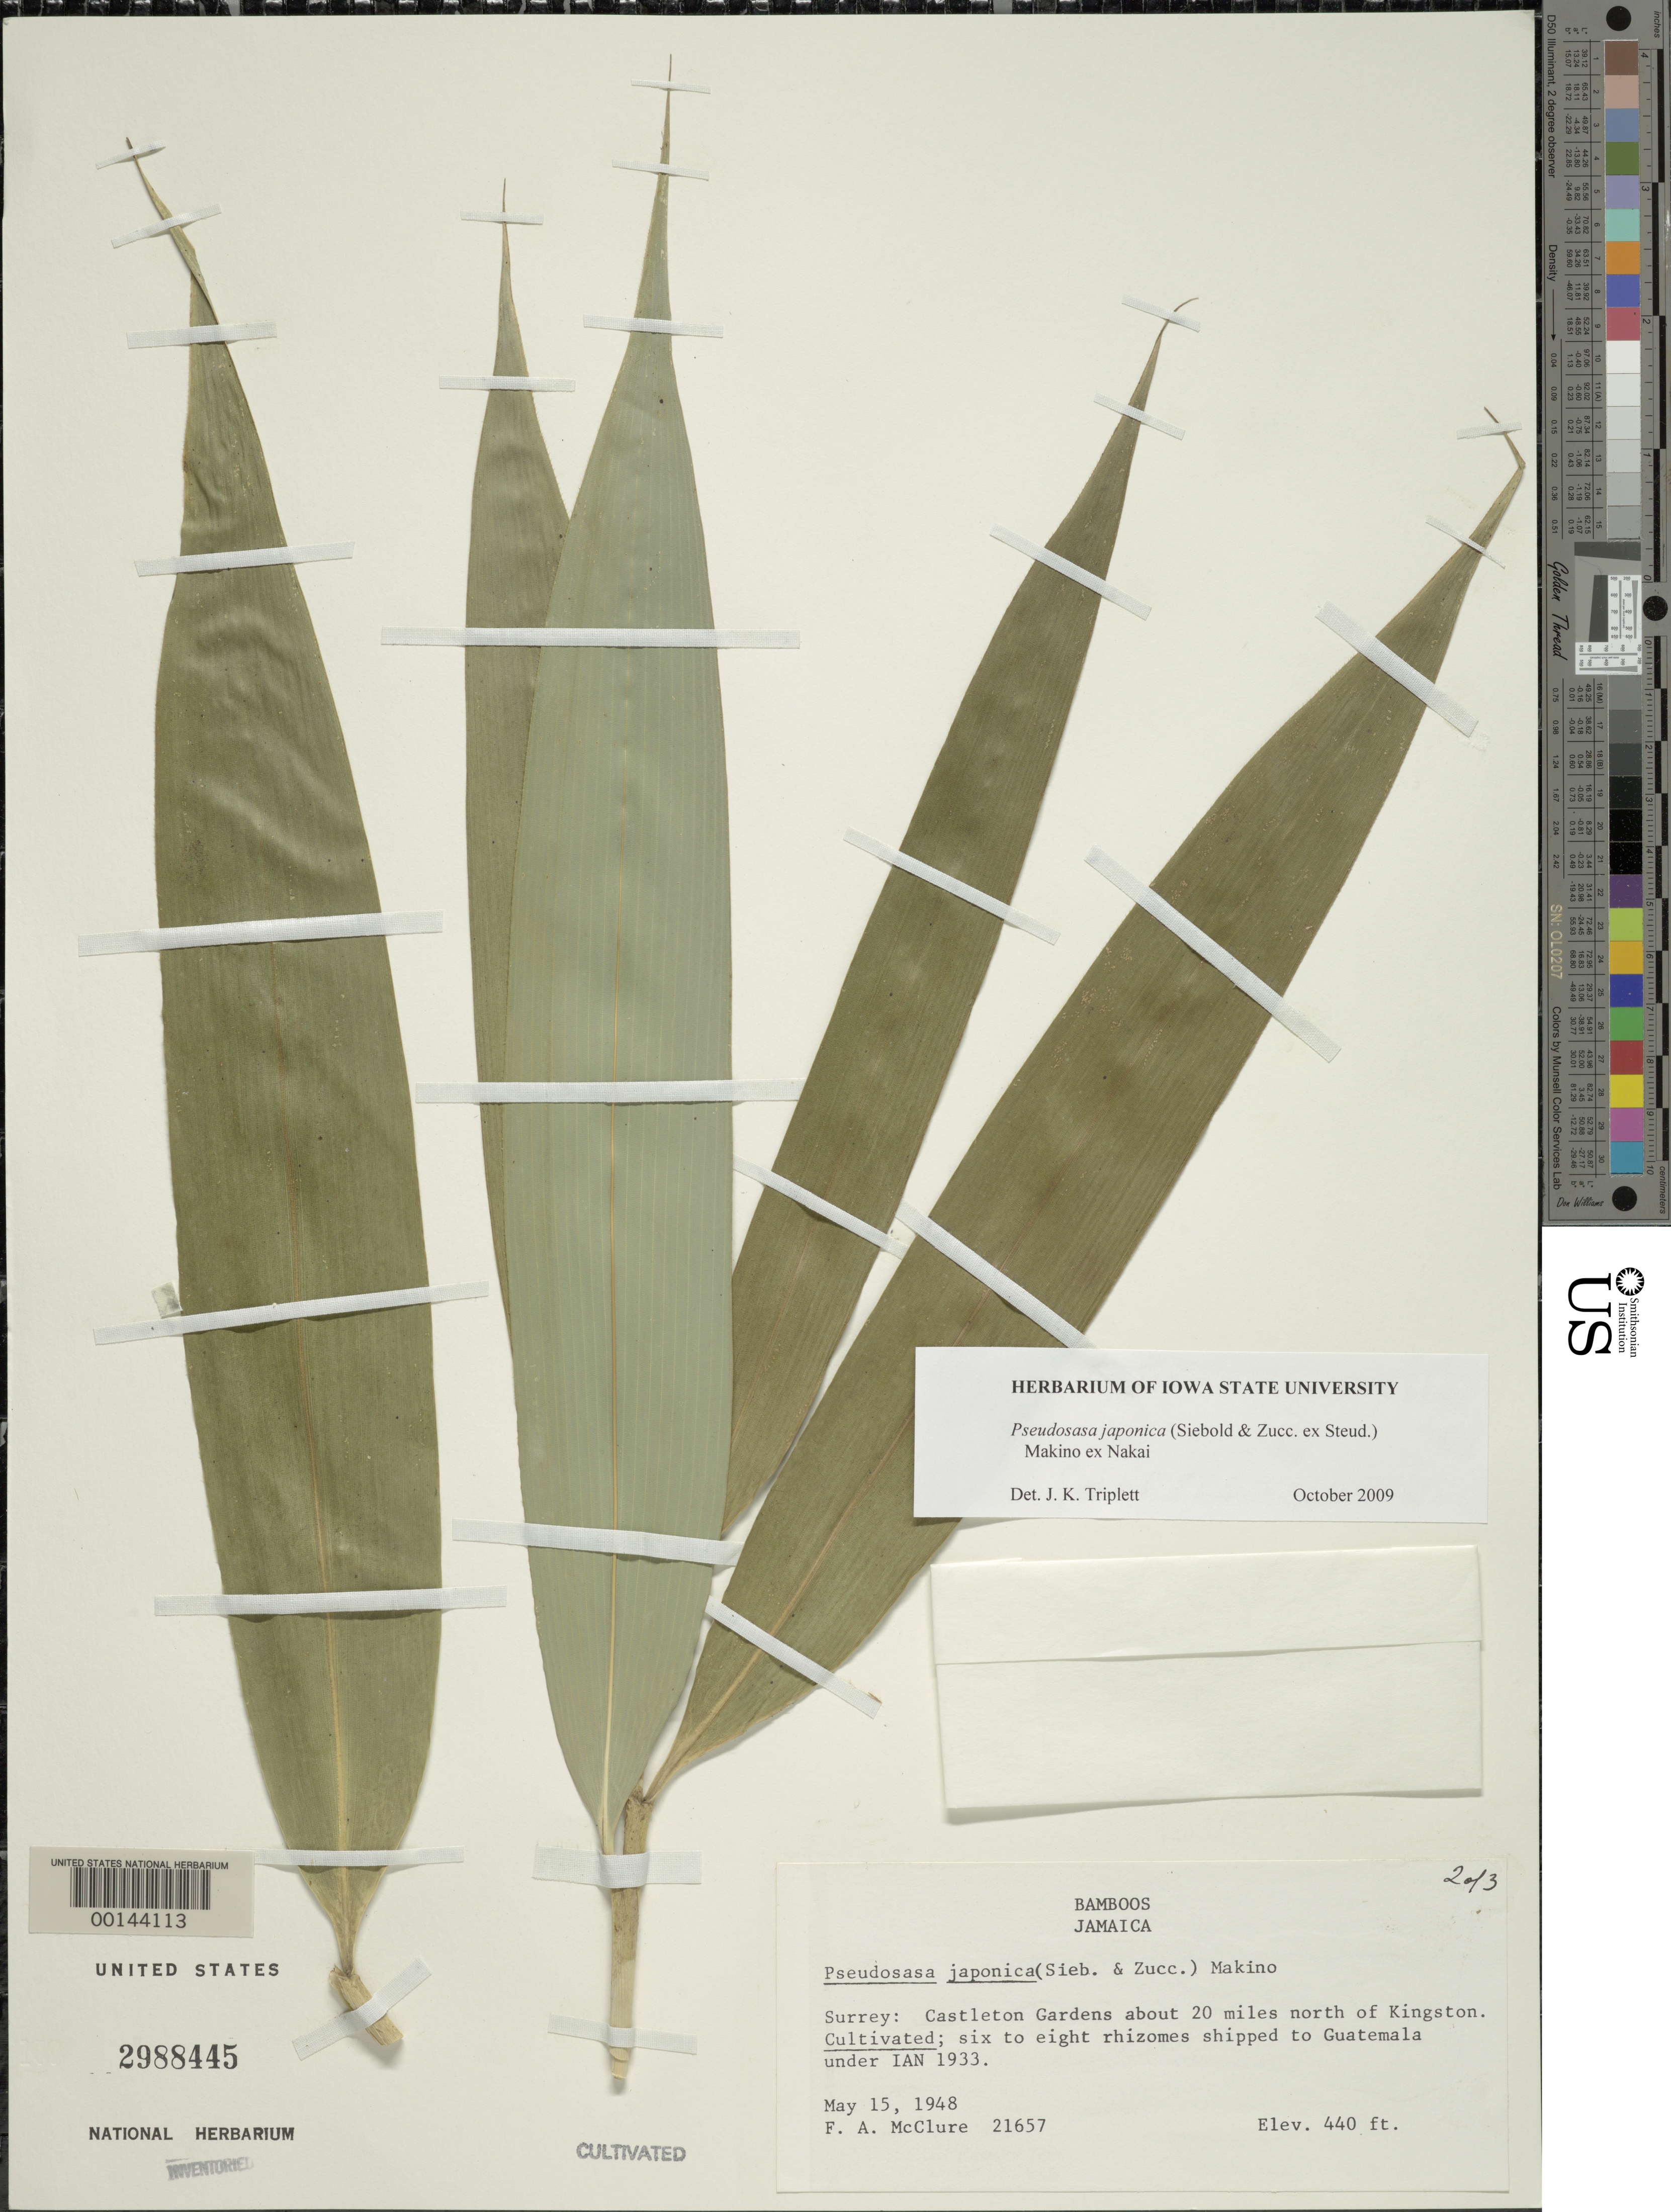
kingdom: Plantae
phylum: Tracheophyta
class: Liliopsida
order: Poales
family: Poaceae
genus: Pseudosasa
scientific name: Pseudosasa japonica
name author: (Siebold & Zucc. ex Steud.) Makino ex Nakai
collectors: F. A. McClure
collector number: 21657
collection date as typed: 15 May 1948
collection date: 1948-05-15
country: Jamaica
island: Greater Antilles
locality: Castleton Gardens, N of Kingston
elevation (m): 134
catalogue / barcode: US 2988445